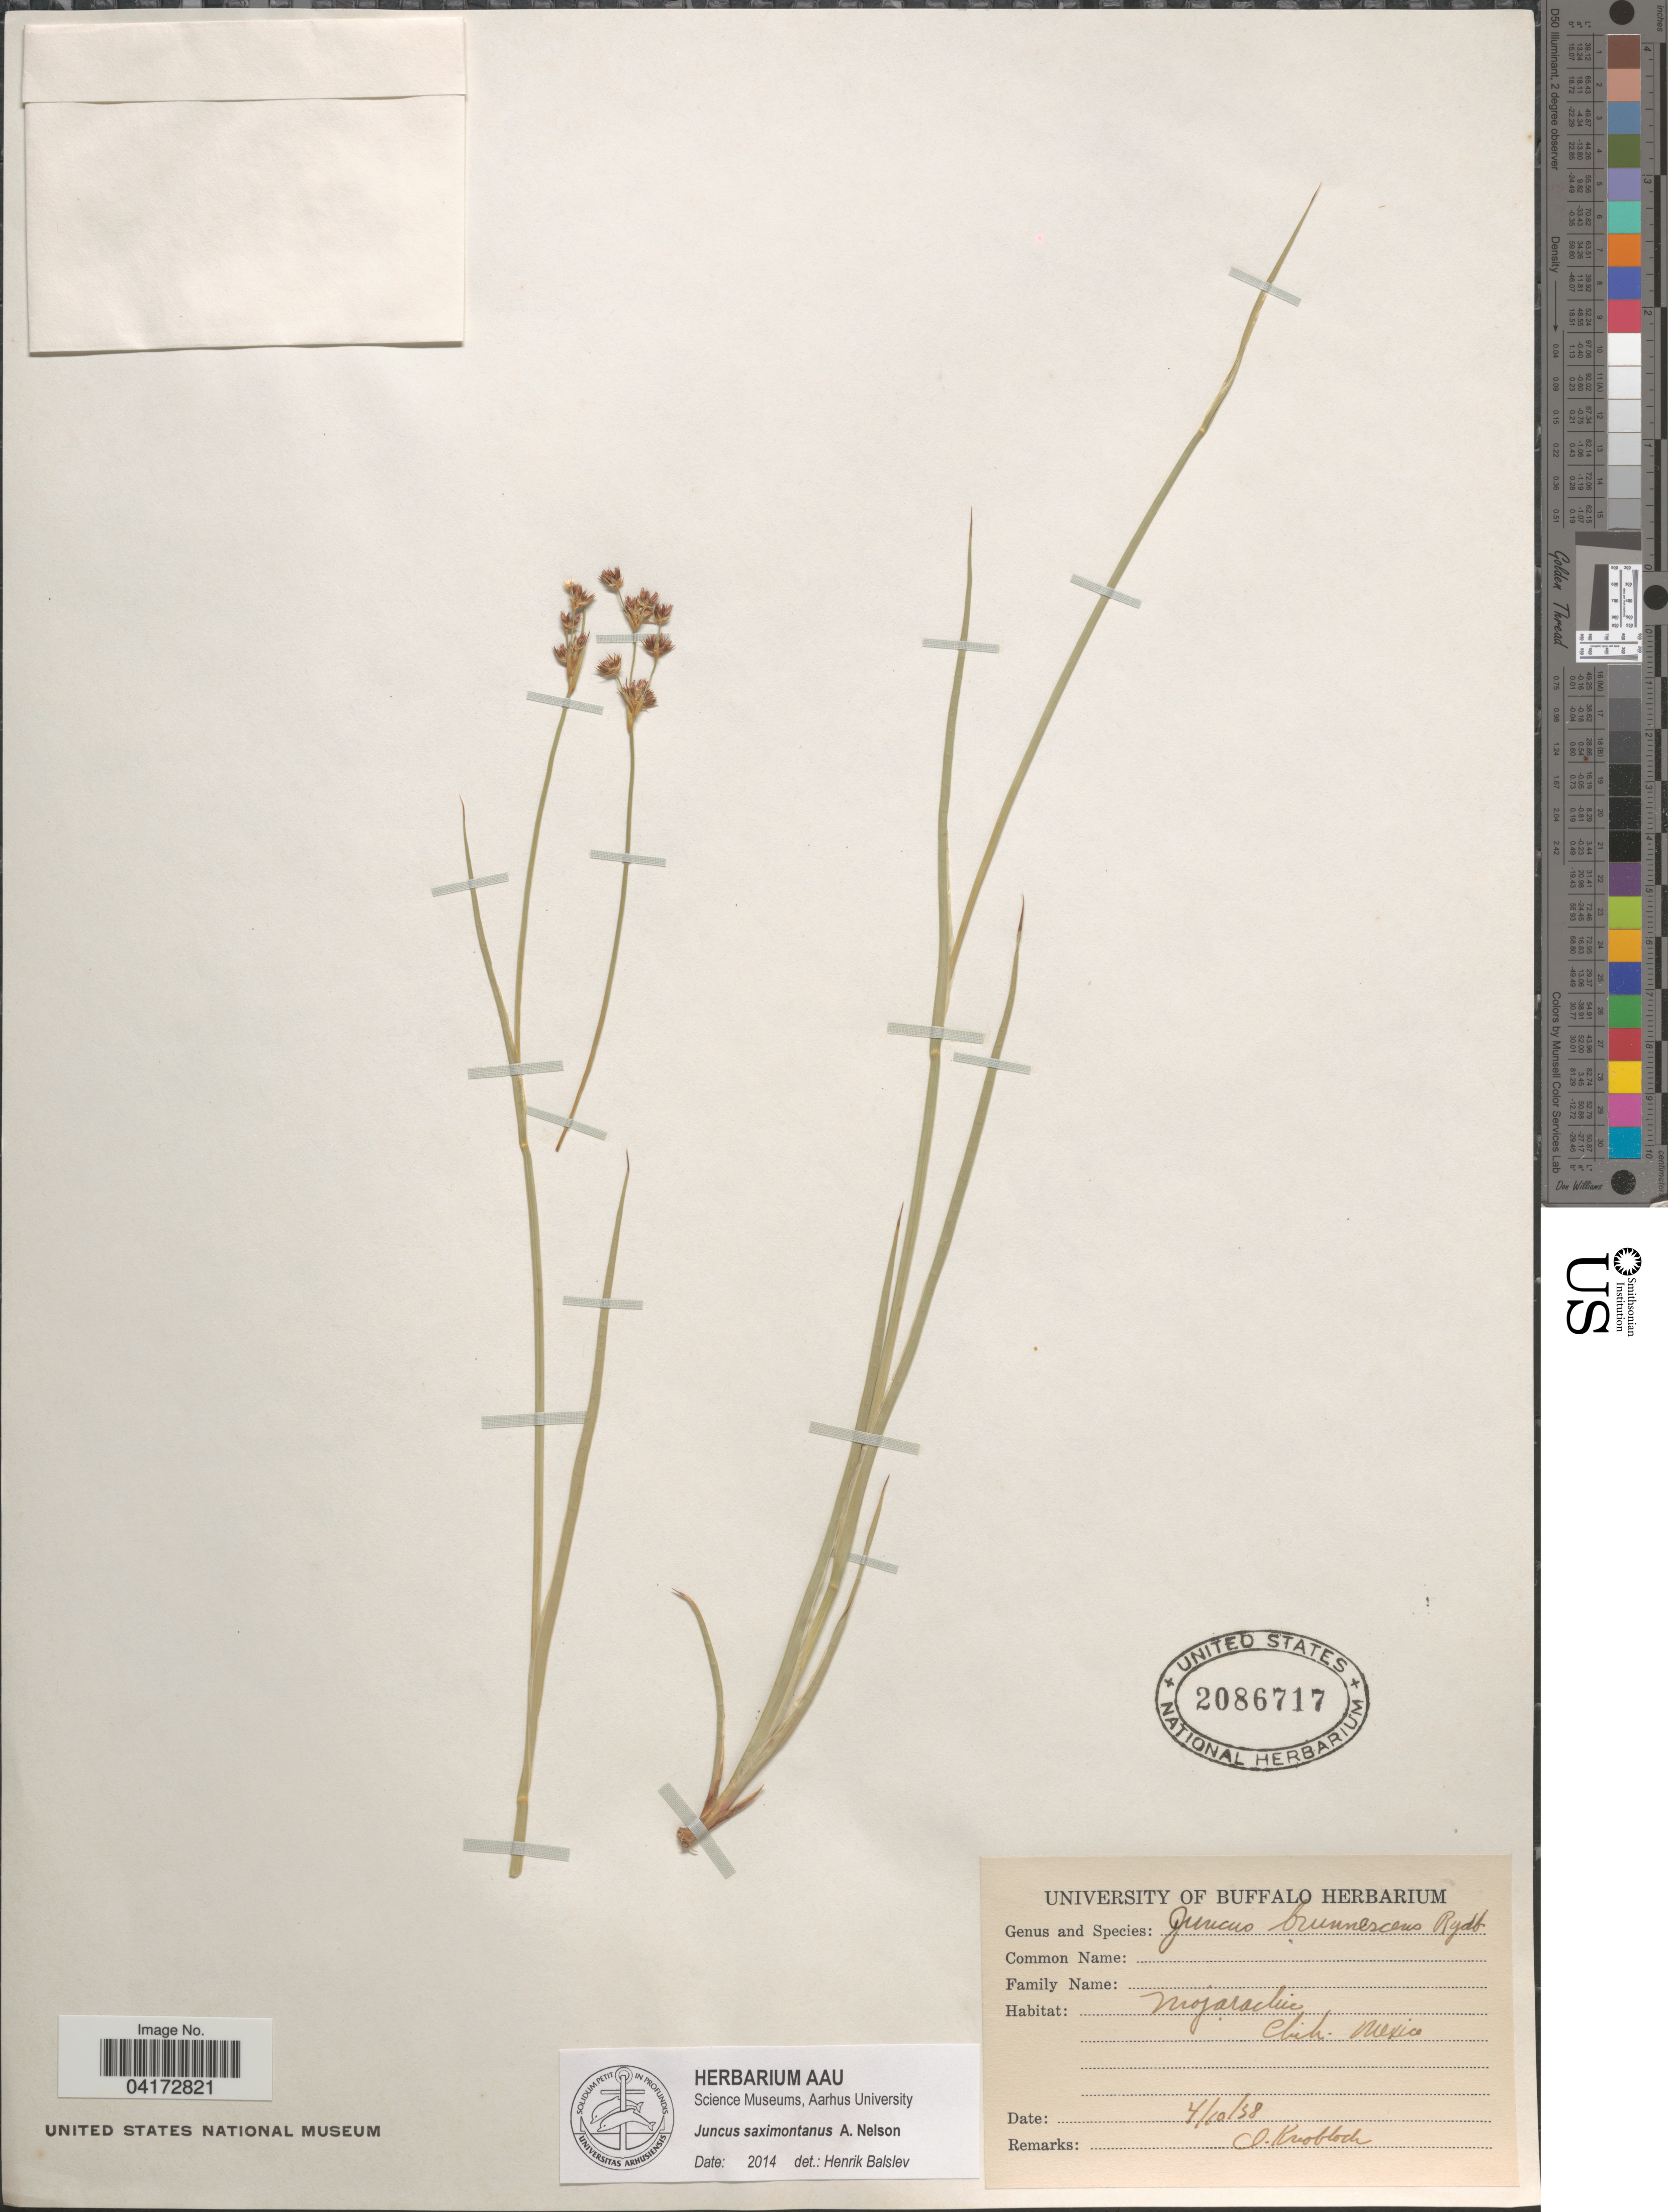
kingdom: Plantae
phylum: Tracheophyta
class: Liliopsida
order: Poales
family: Juncaceae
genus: Juncus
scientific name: Juncus saximontanus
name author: A. Nelson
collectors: I. W. Knobloch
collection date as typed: Transcribed d/m/y: 4/10/38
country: Mexico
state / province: Chihuahua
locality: Mojarachic [interpreted].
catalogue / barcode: US 2086717